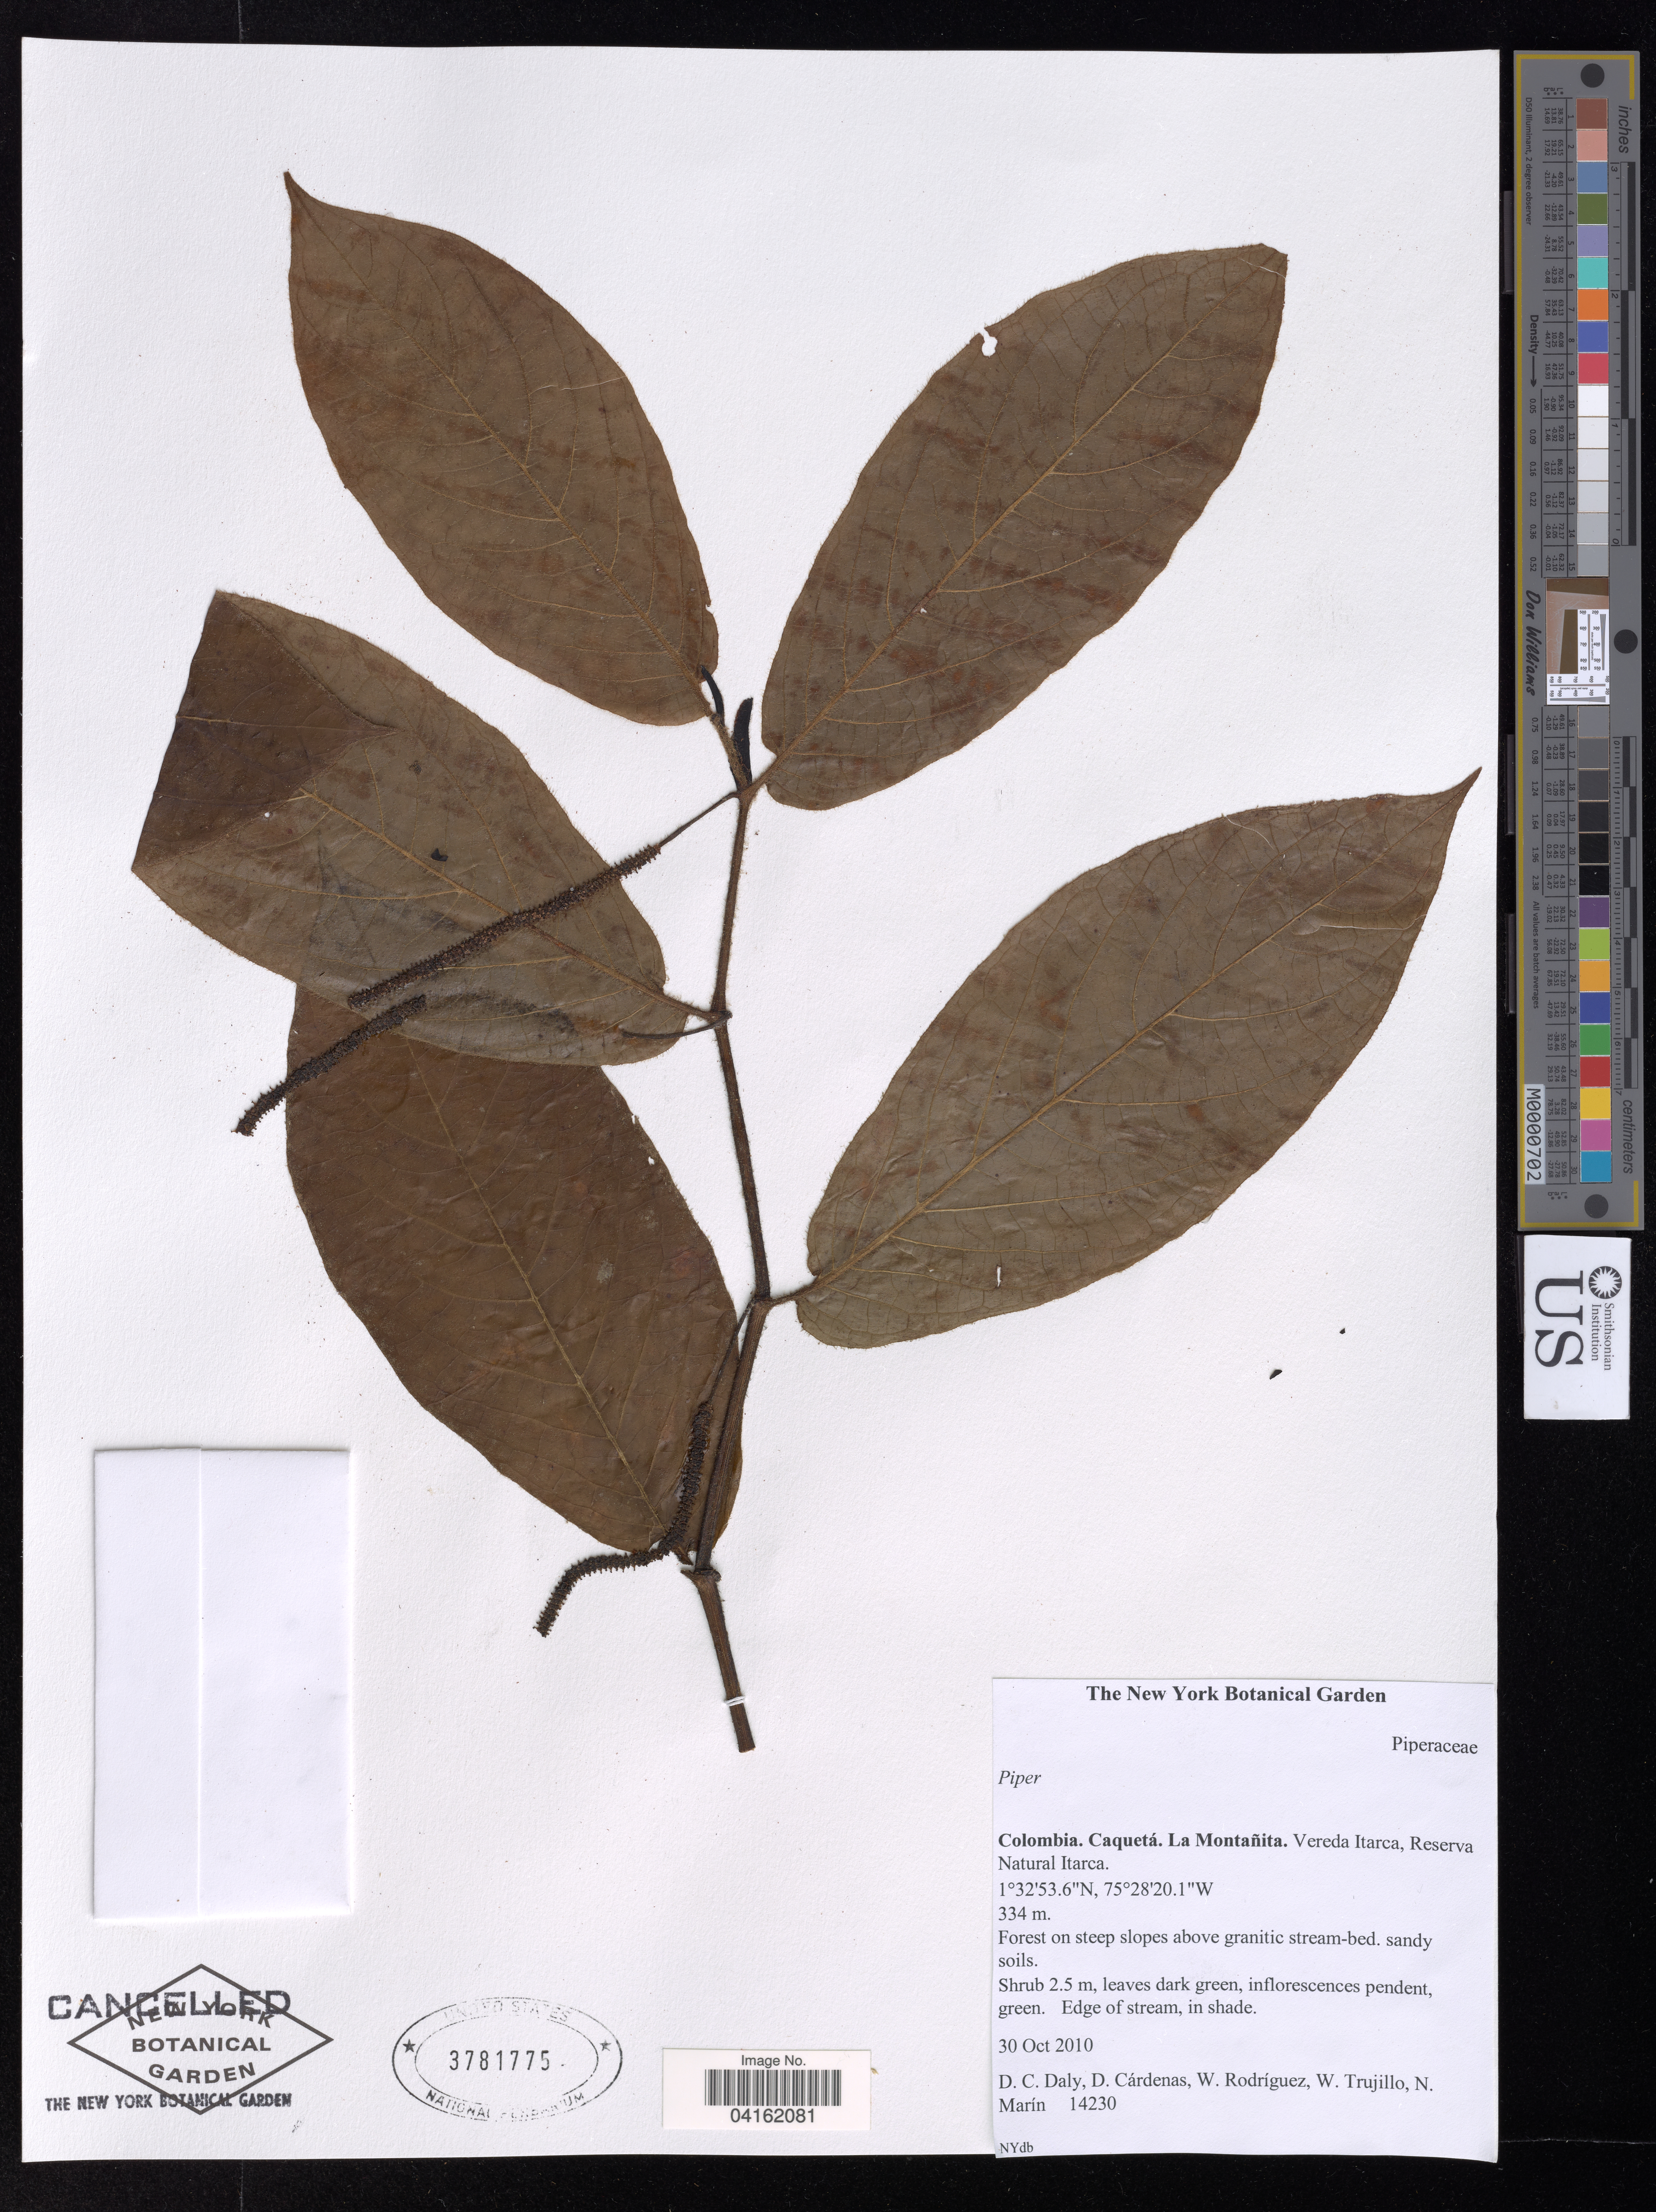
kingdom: Plantae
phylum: Tracheophyta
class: Magnoliopsida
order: Piperales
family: Piperaceae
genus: Piper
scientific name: Piper sp.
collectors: D. C. Daly, D. Cárdenas, W. Rodriguez, W. Trujillo & N. Marín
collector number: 14230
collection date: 2010-10-30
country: Colombia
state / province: Caquetá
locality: La Montañita. Vereda Itarca, Reserva Natural Itarca.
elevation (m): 334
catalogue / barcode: US 3781775